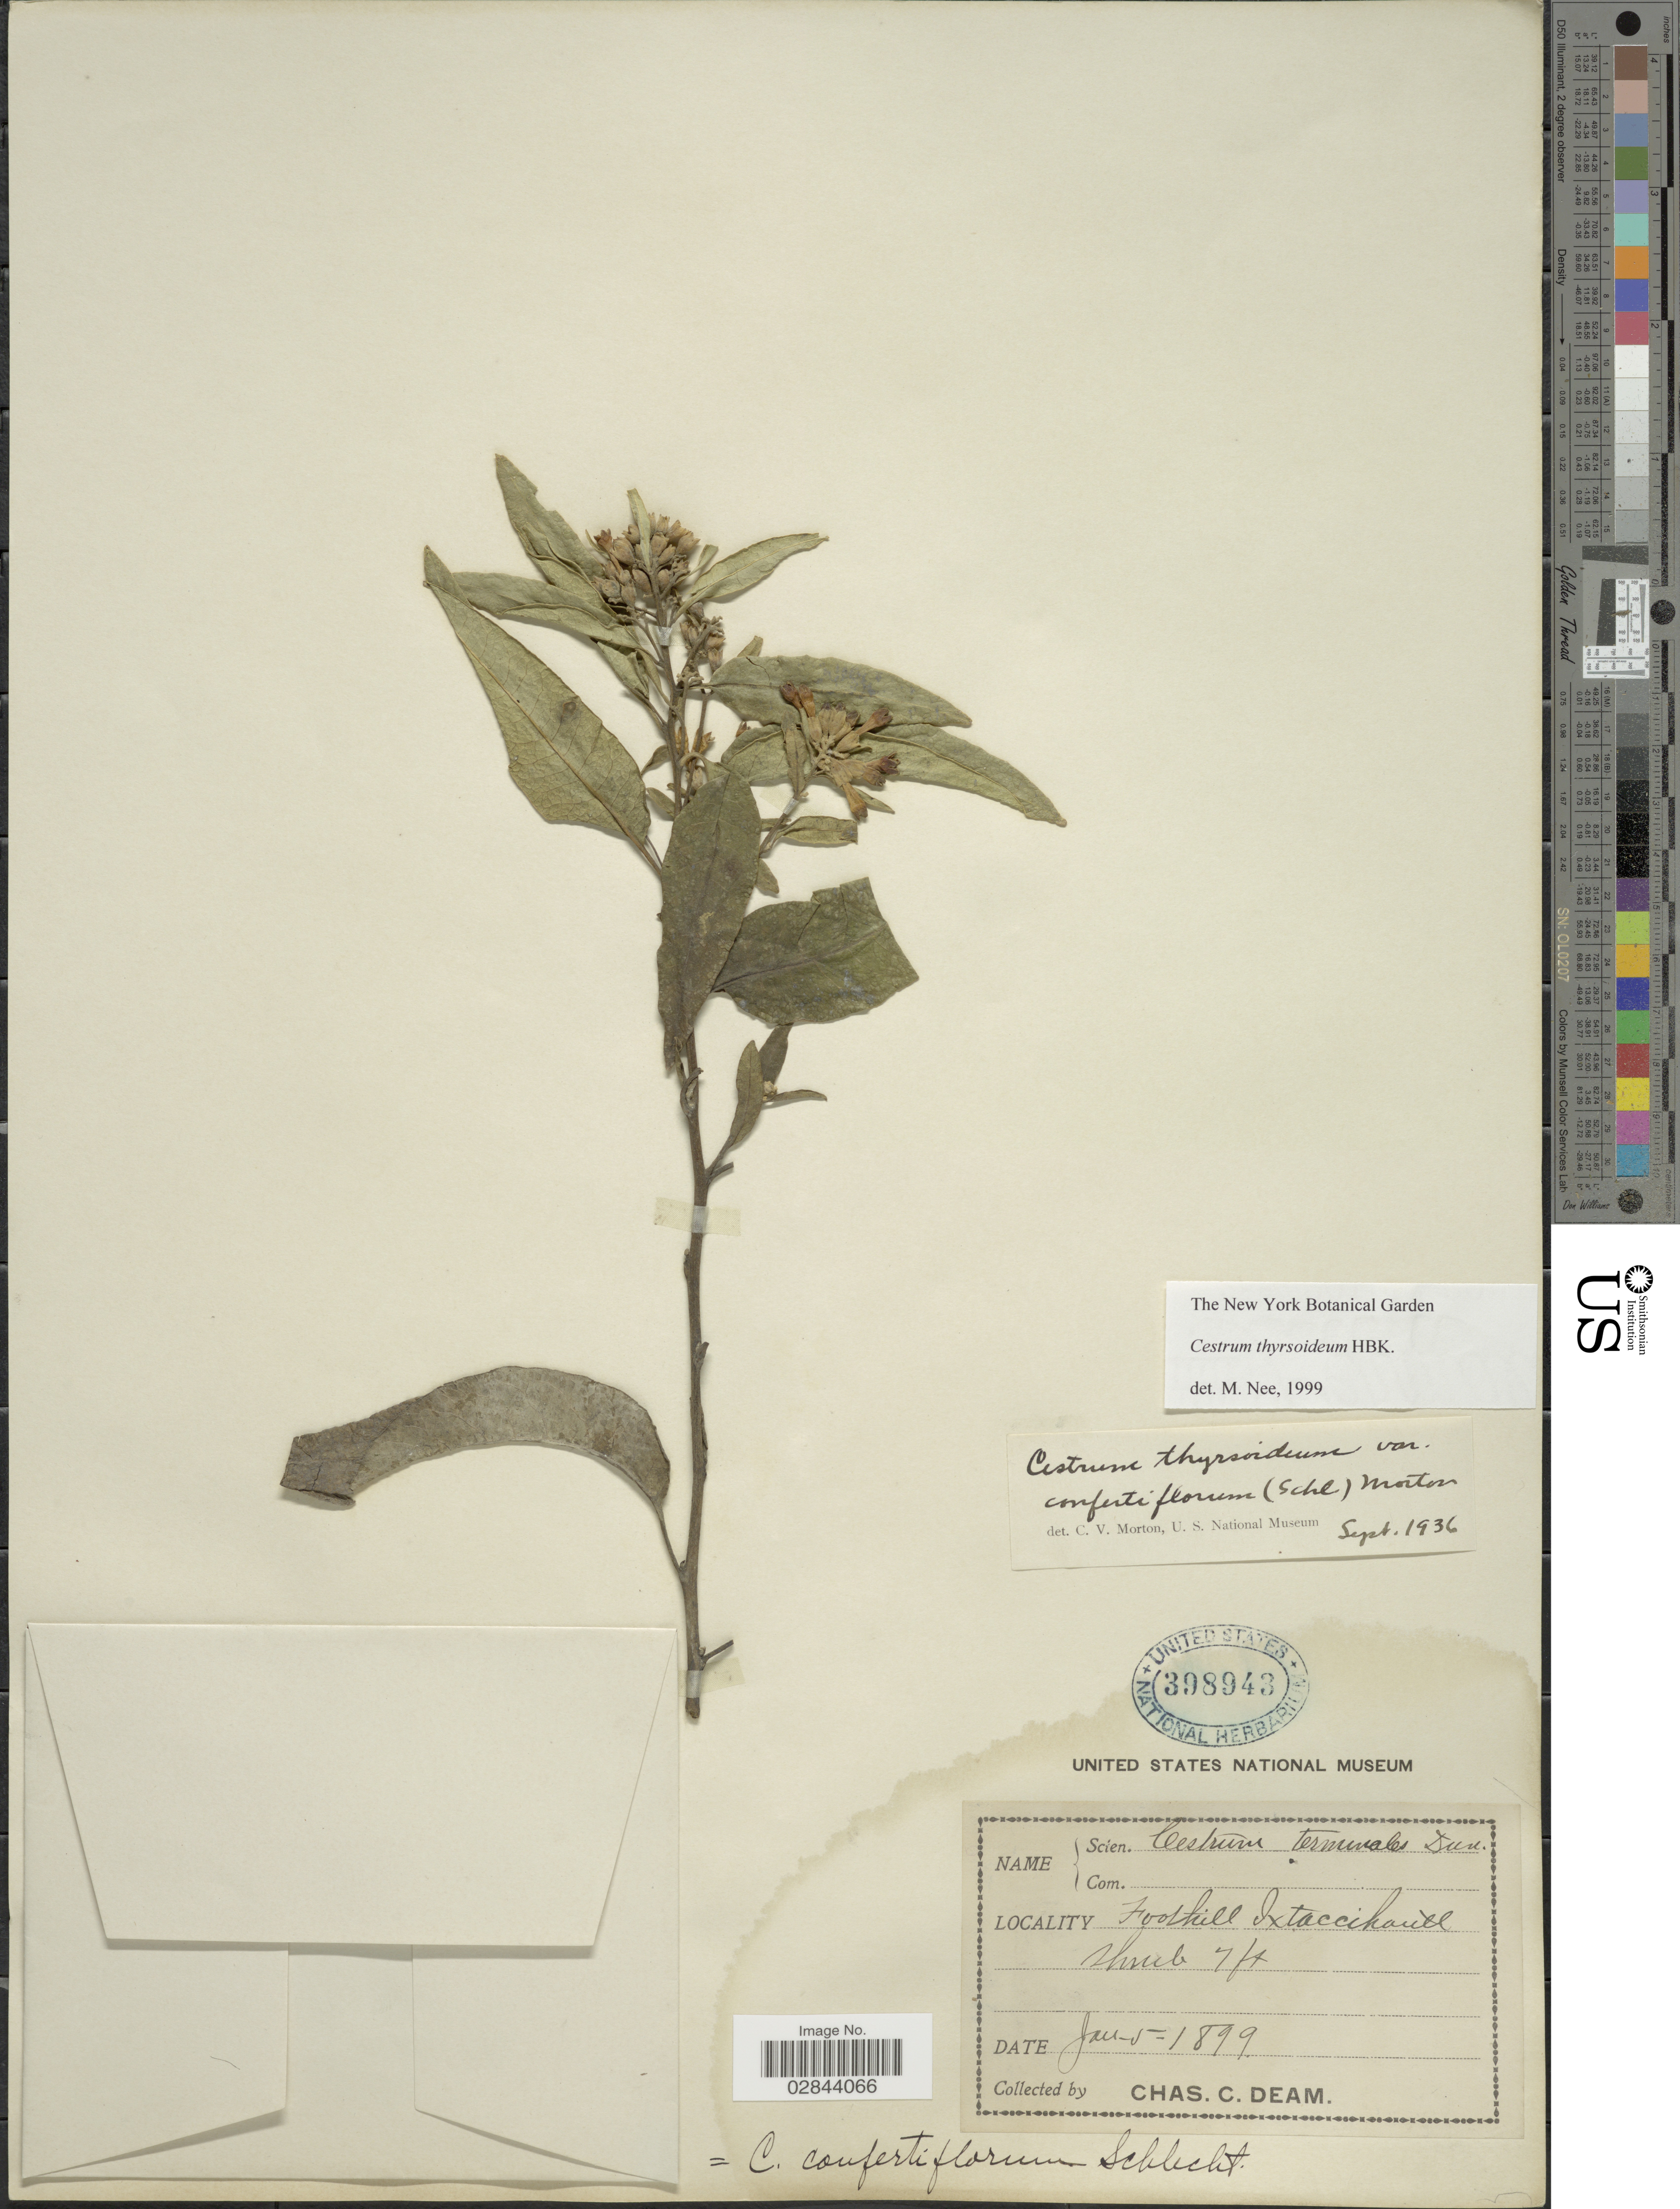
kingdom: Plantae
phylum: Tracheophyta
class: Magnoliopsida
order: Solanales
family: Solanaceae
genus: Cestrum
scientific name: Cestrum thyrsoideum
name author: Kunth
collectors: C. C. Deam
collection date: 1899-01-05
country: Mexico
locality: Foothill Ixtaccihautl.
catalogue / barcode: US 398943